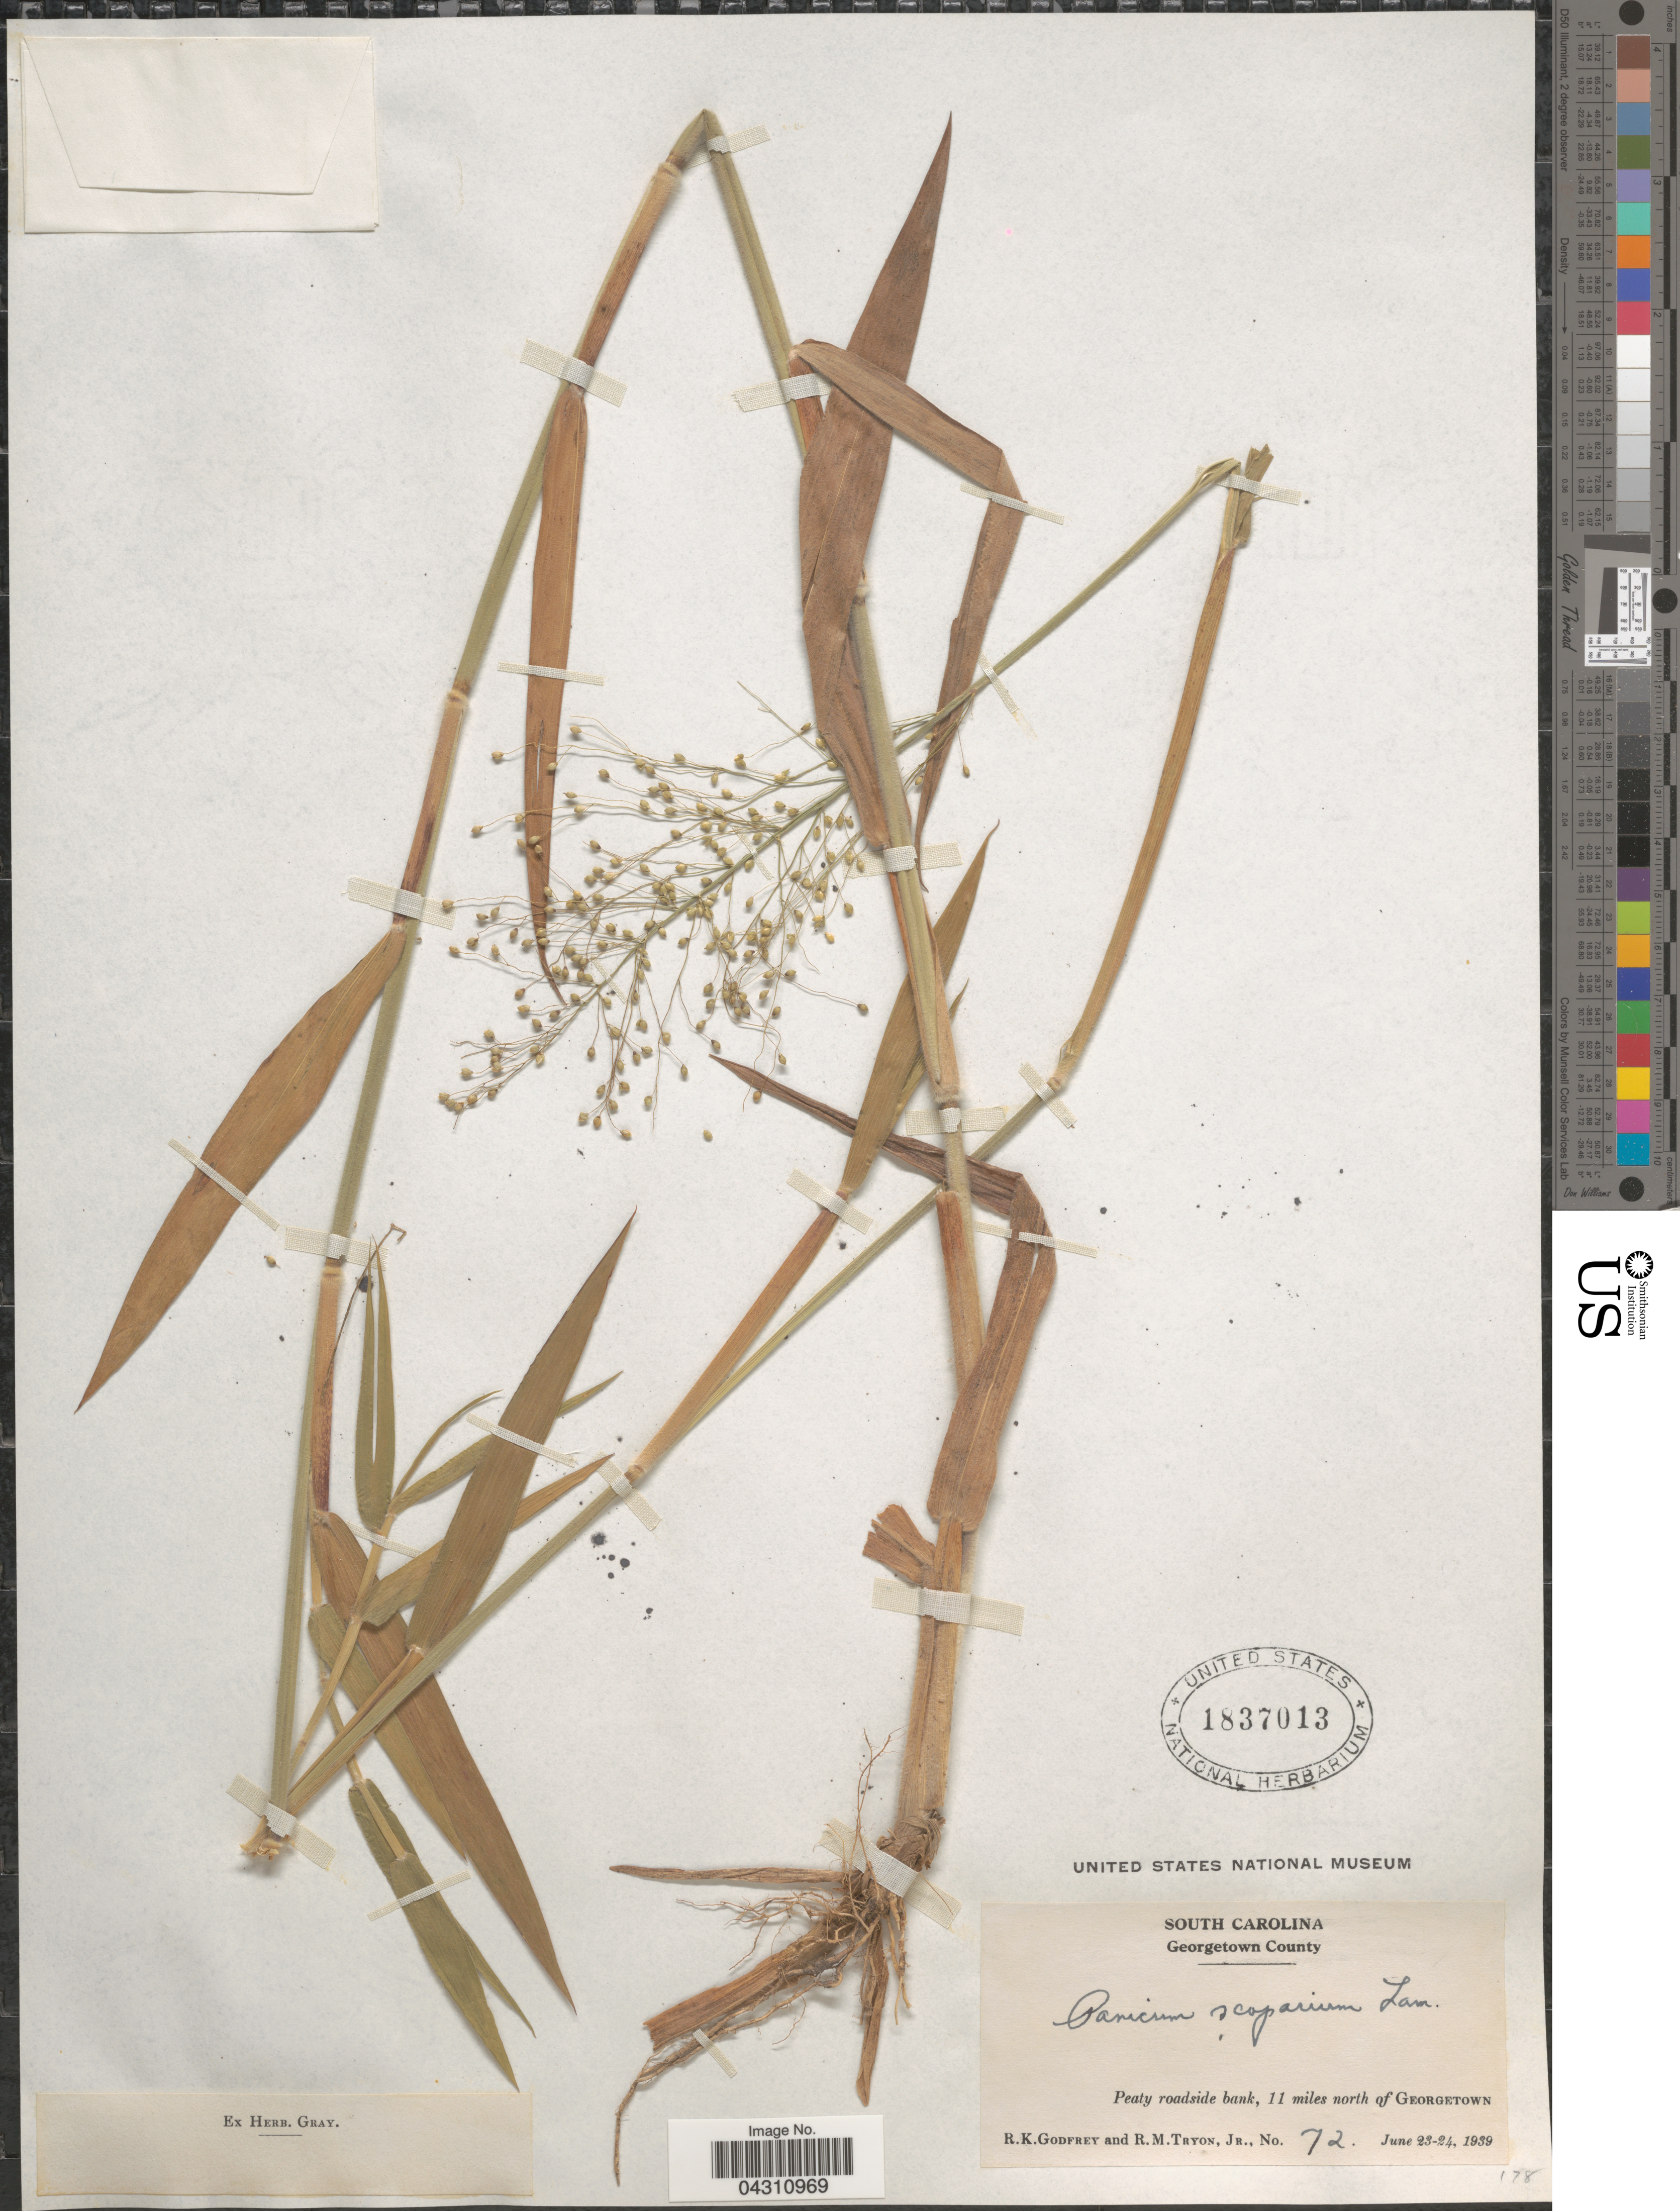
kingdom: Plantae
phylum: Tracheophyta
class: Liliopsida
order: Poales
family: Poaceae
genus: Dichanthelium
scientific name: Dichanthelium scoparium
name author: (Lam.) Gould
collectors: R. K. Godfrey & R. Tryon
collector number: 72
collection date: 1939-06-23/1939-06-24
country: United States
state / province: South Carolina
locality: Georgetown County. Peaty roadside bank, 11 miles north of Georgetown.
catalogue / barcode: US 1837013